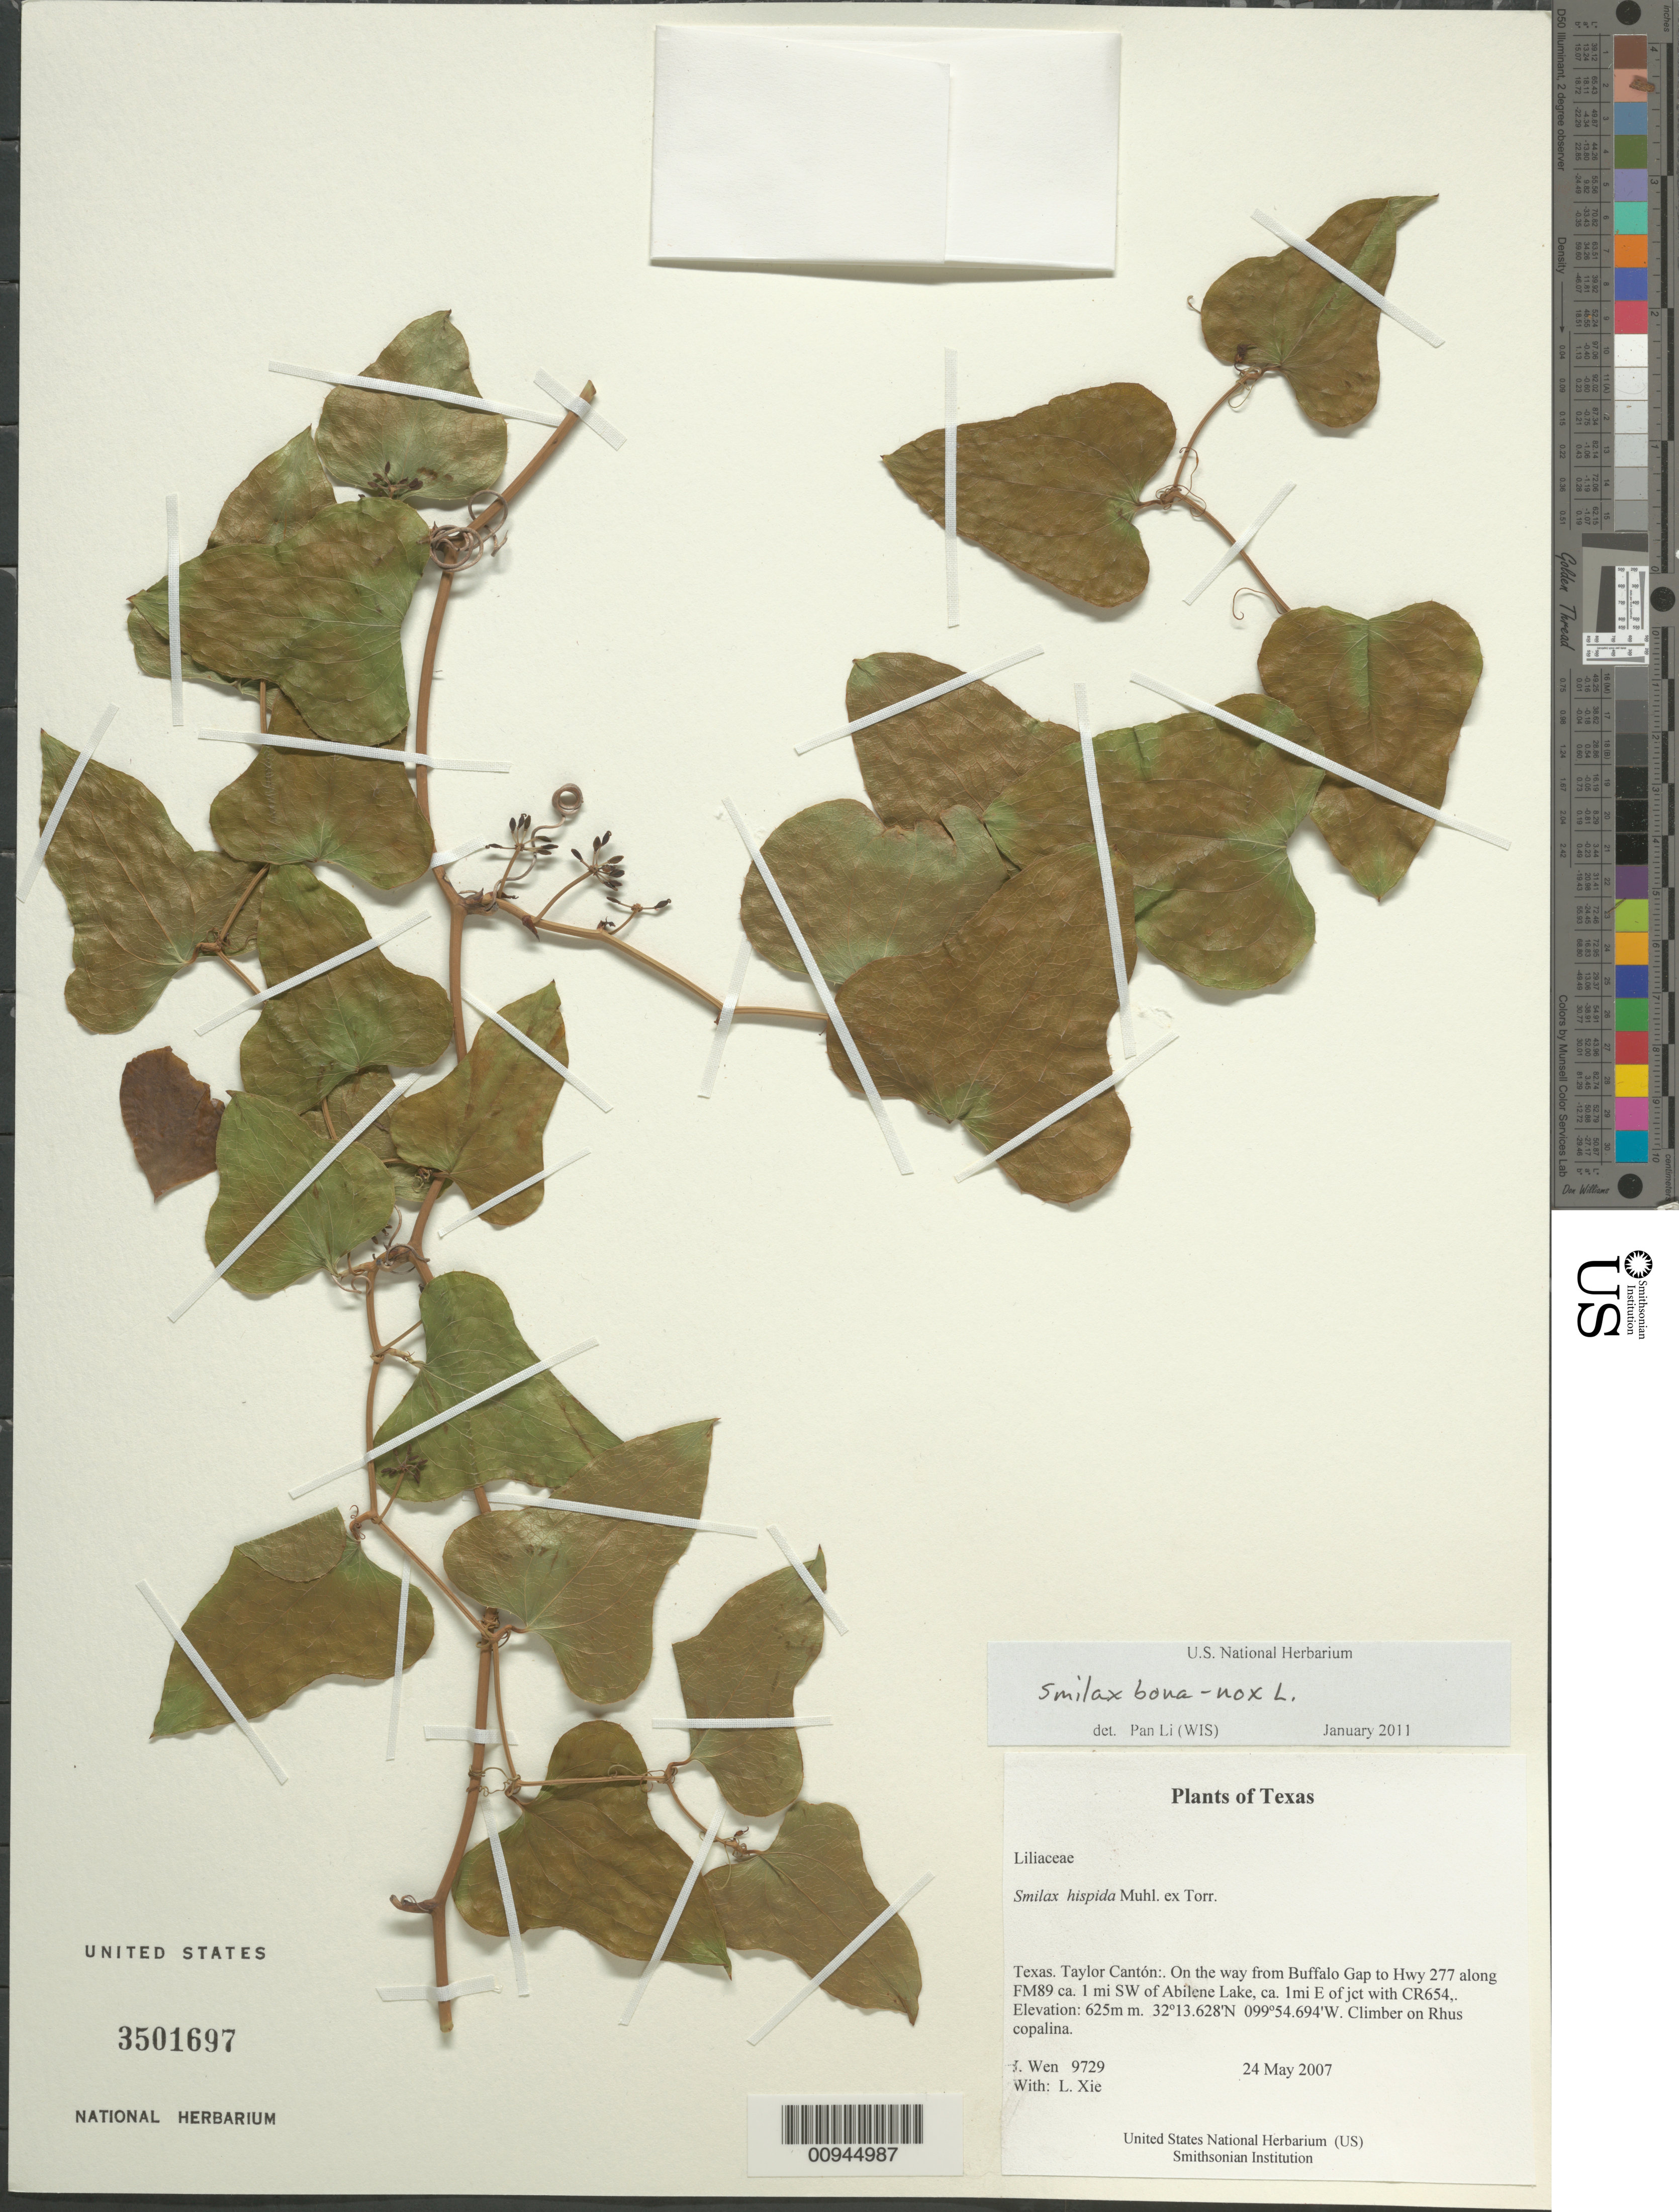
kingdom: Plantae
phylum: Tracheophyta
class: Liliopsida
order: Liliales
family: Smilacaceae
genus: Smilax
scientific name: Smilax hispida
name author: Raf.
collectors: J. Wen & L. Xie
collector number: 9729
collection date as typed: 24 May 2007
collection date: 2007-05-24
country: United States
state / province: Texas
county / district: Taylor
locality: On the way from Buffalo Gap to Hwy 277 along FM89 ca. 1 mi SW of Abilene Lake, ca. 1 mi E of jct with CR654,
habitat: On Rhus copalina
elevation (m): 625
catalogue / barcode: US 3501697-2